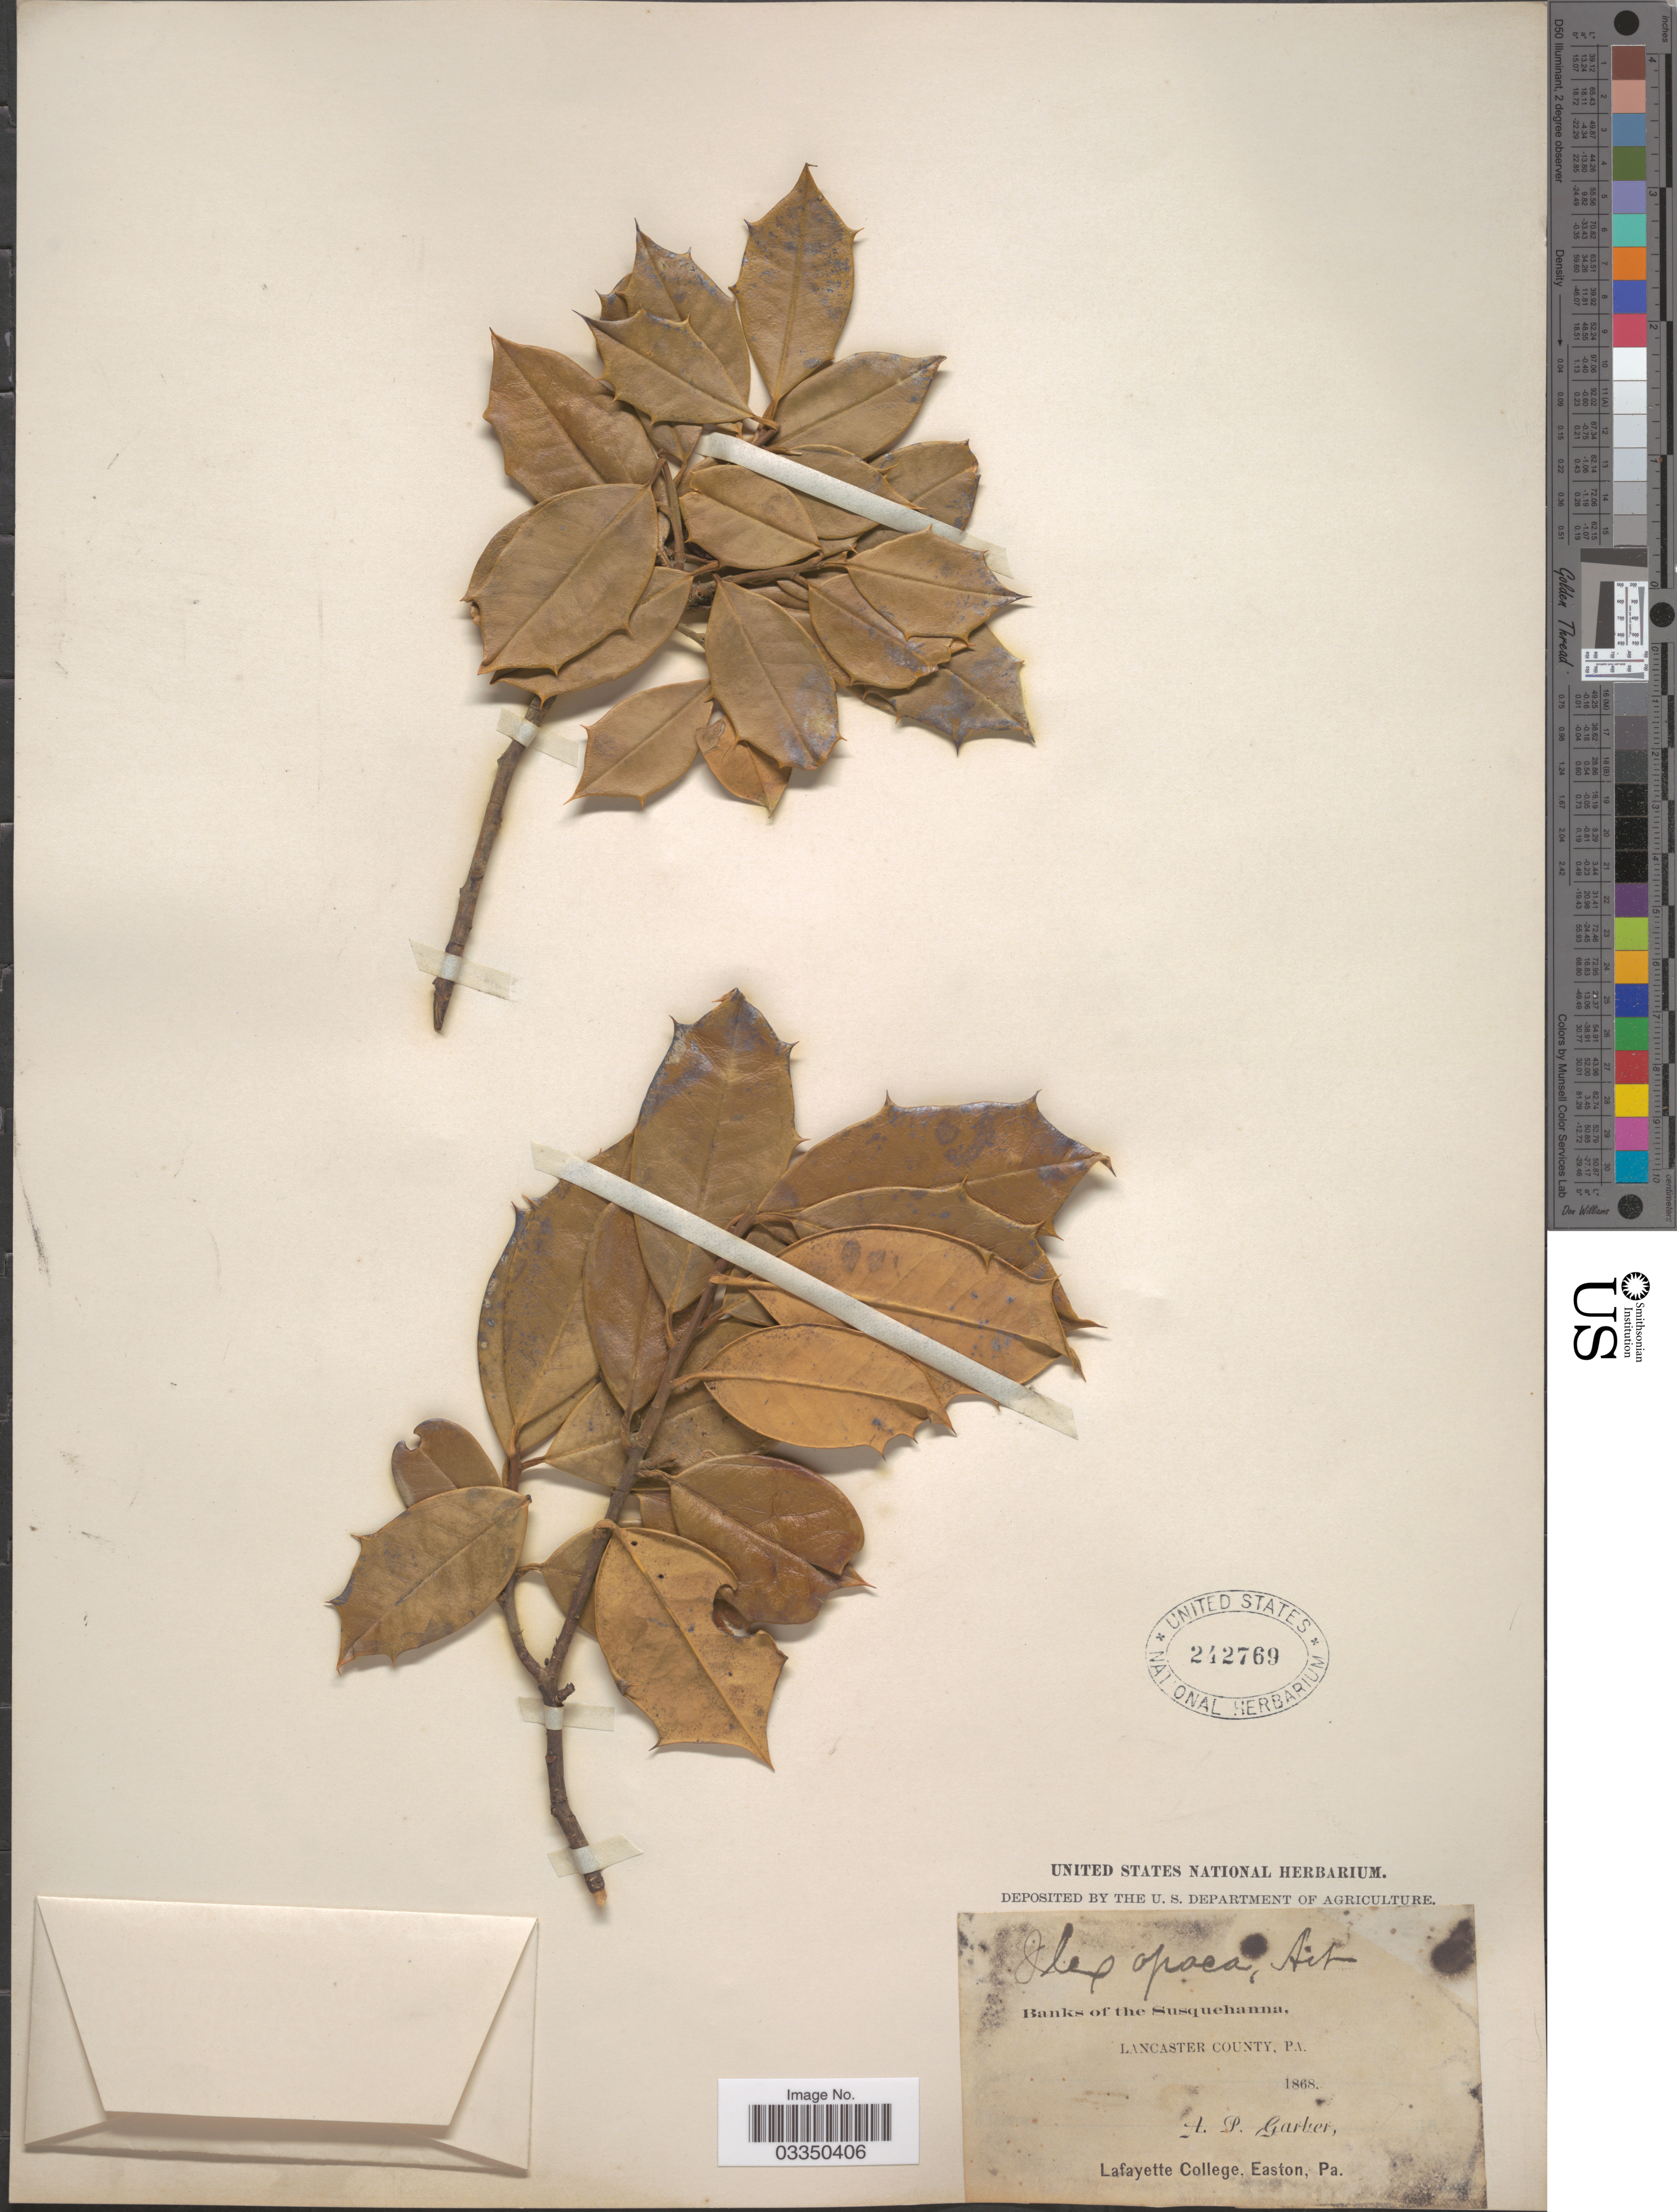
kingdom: Plantae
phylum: Tracheophyta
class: Magnoliopsida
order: Aquifoliales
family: Aquifoliaceae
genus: Ilex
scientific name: Ilex opaca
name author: Aiton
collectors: A. P. Garber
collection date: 1868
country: United States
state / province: Pennsylvania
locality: Banks of the Susquehanna, Lancaster County.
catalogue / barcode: US 242769